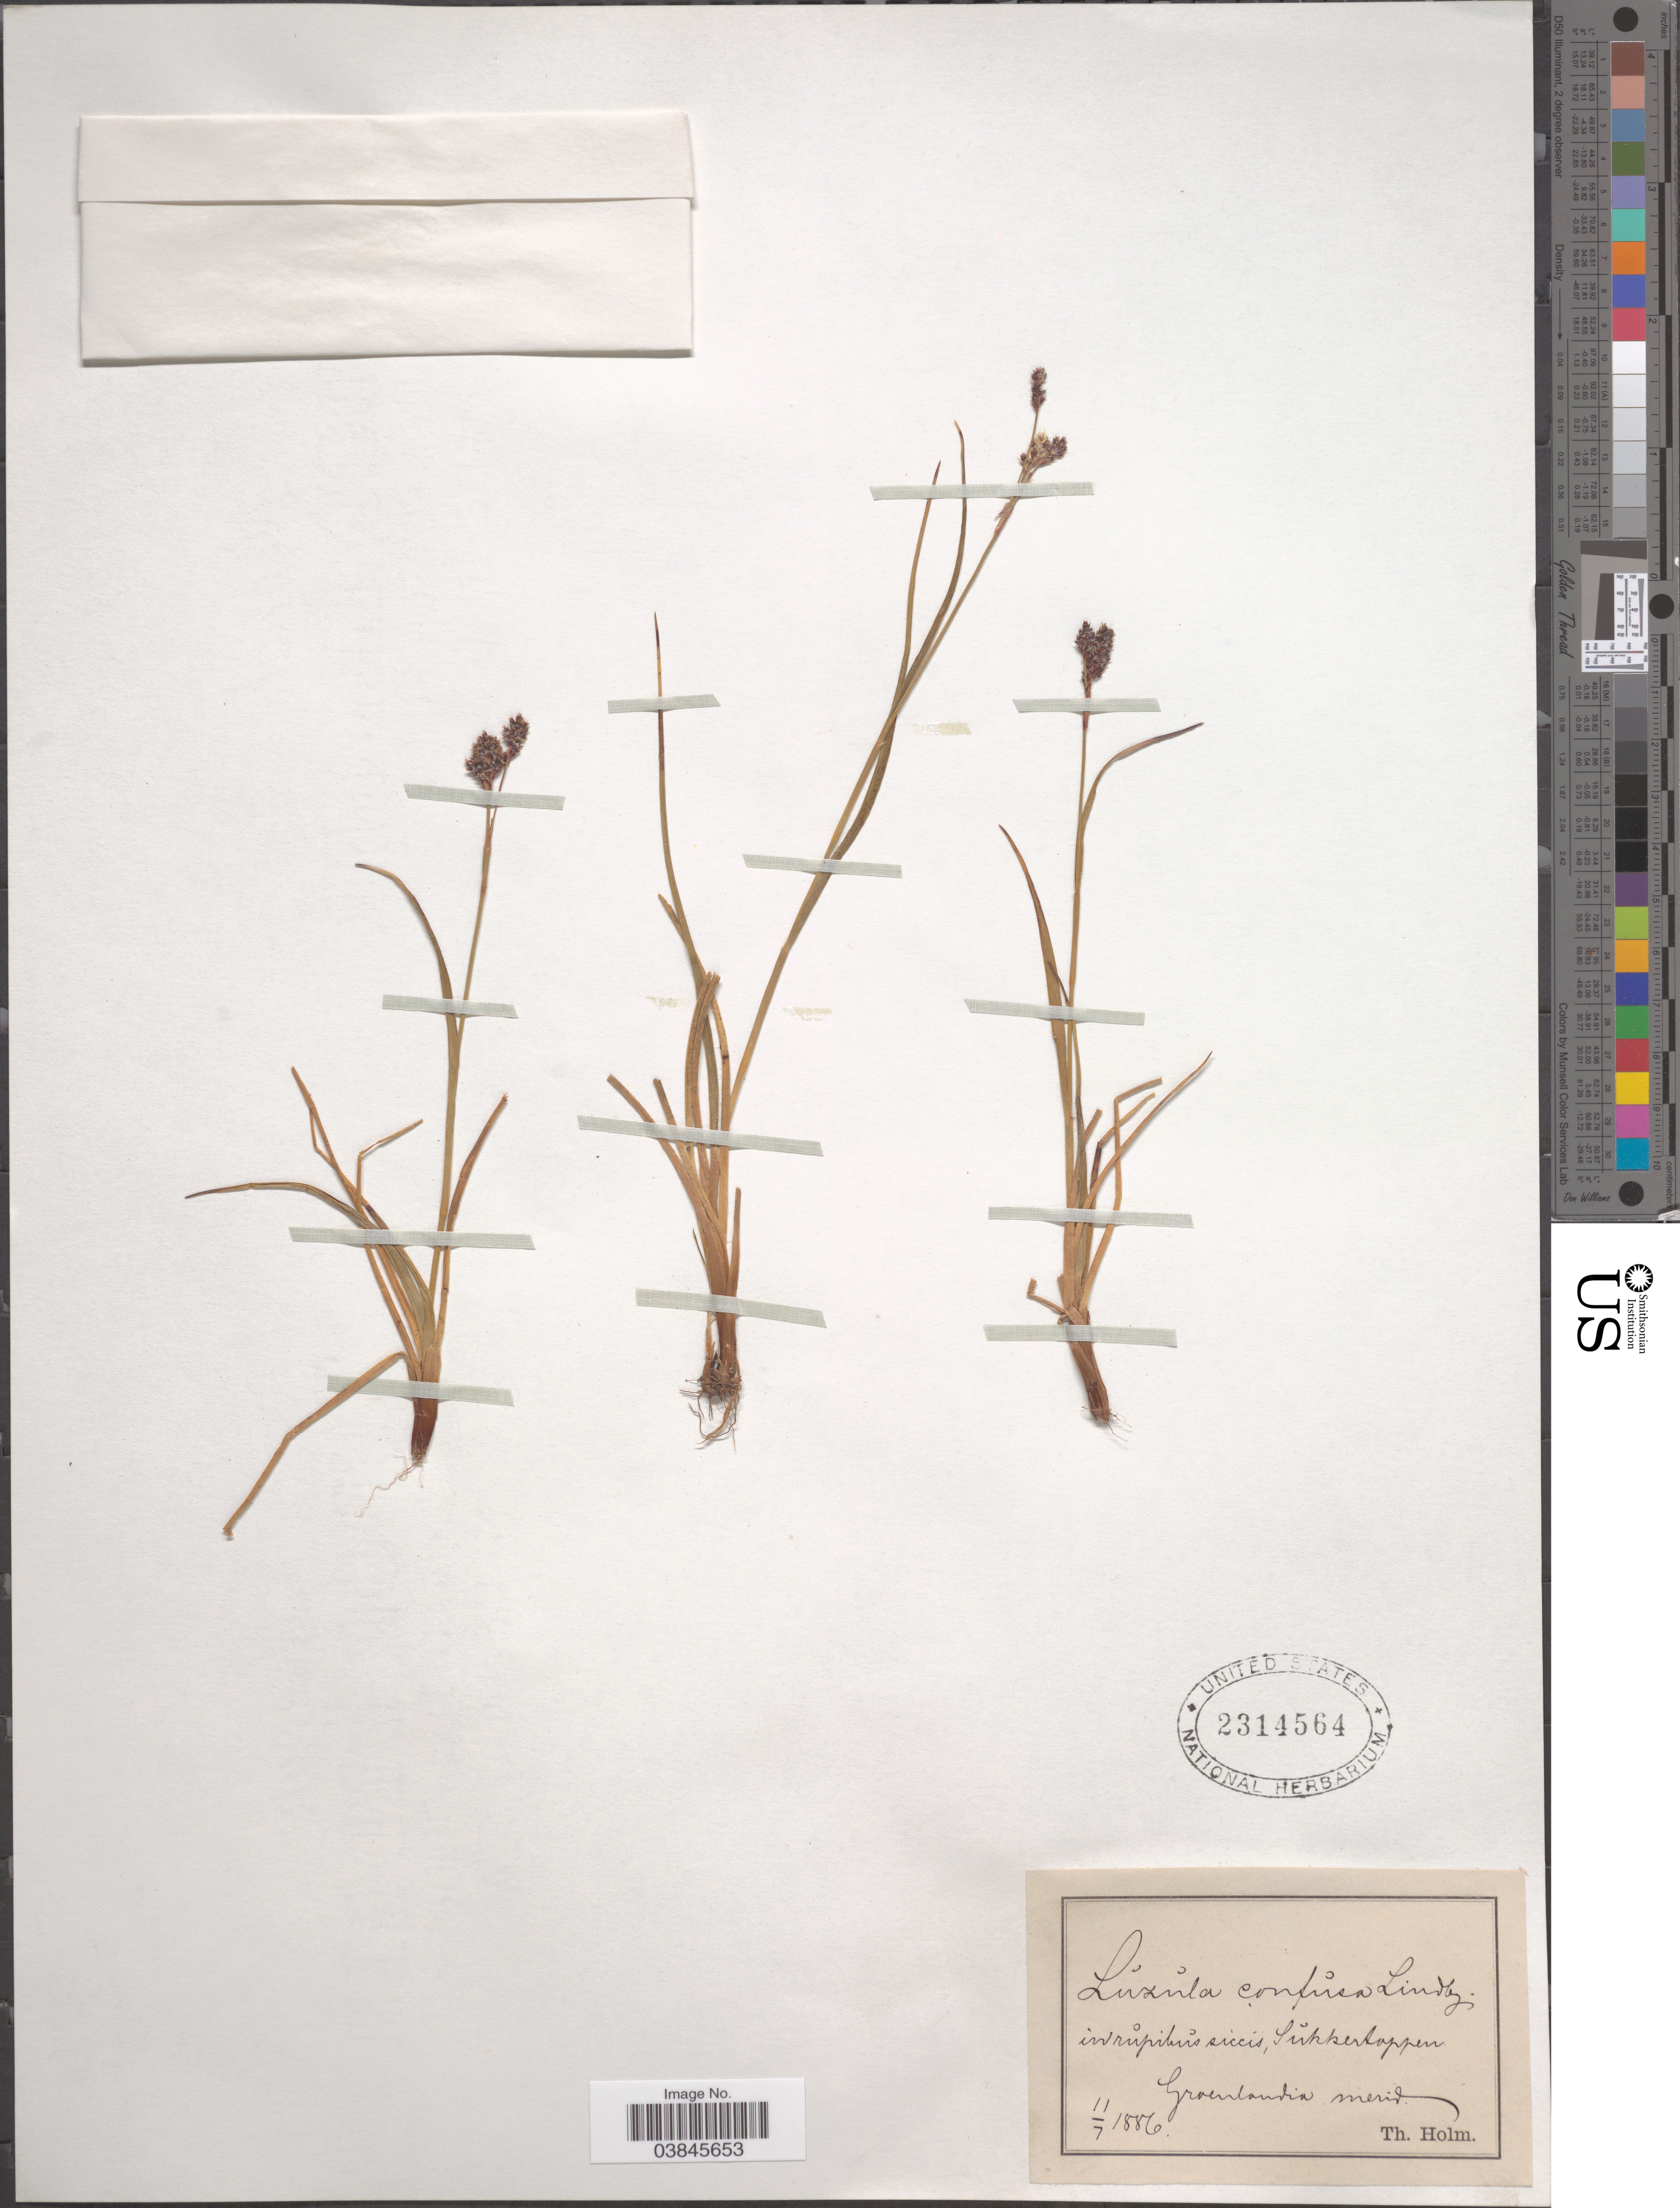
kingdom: Plantae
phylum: Tracheophyta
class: Liliopsida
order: Poales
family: Juncaceae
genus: Luzula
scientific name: Luzula confusa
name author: Lindeb.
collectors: T. Holm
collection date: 1886-07-11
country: Greenland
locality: In rupibus siccis, Sukkertoppen. Groenlandia merid.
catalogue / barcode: US 2314564